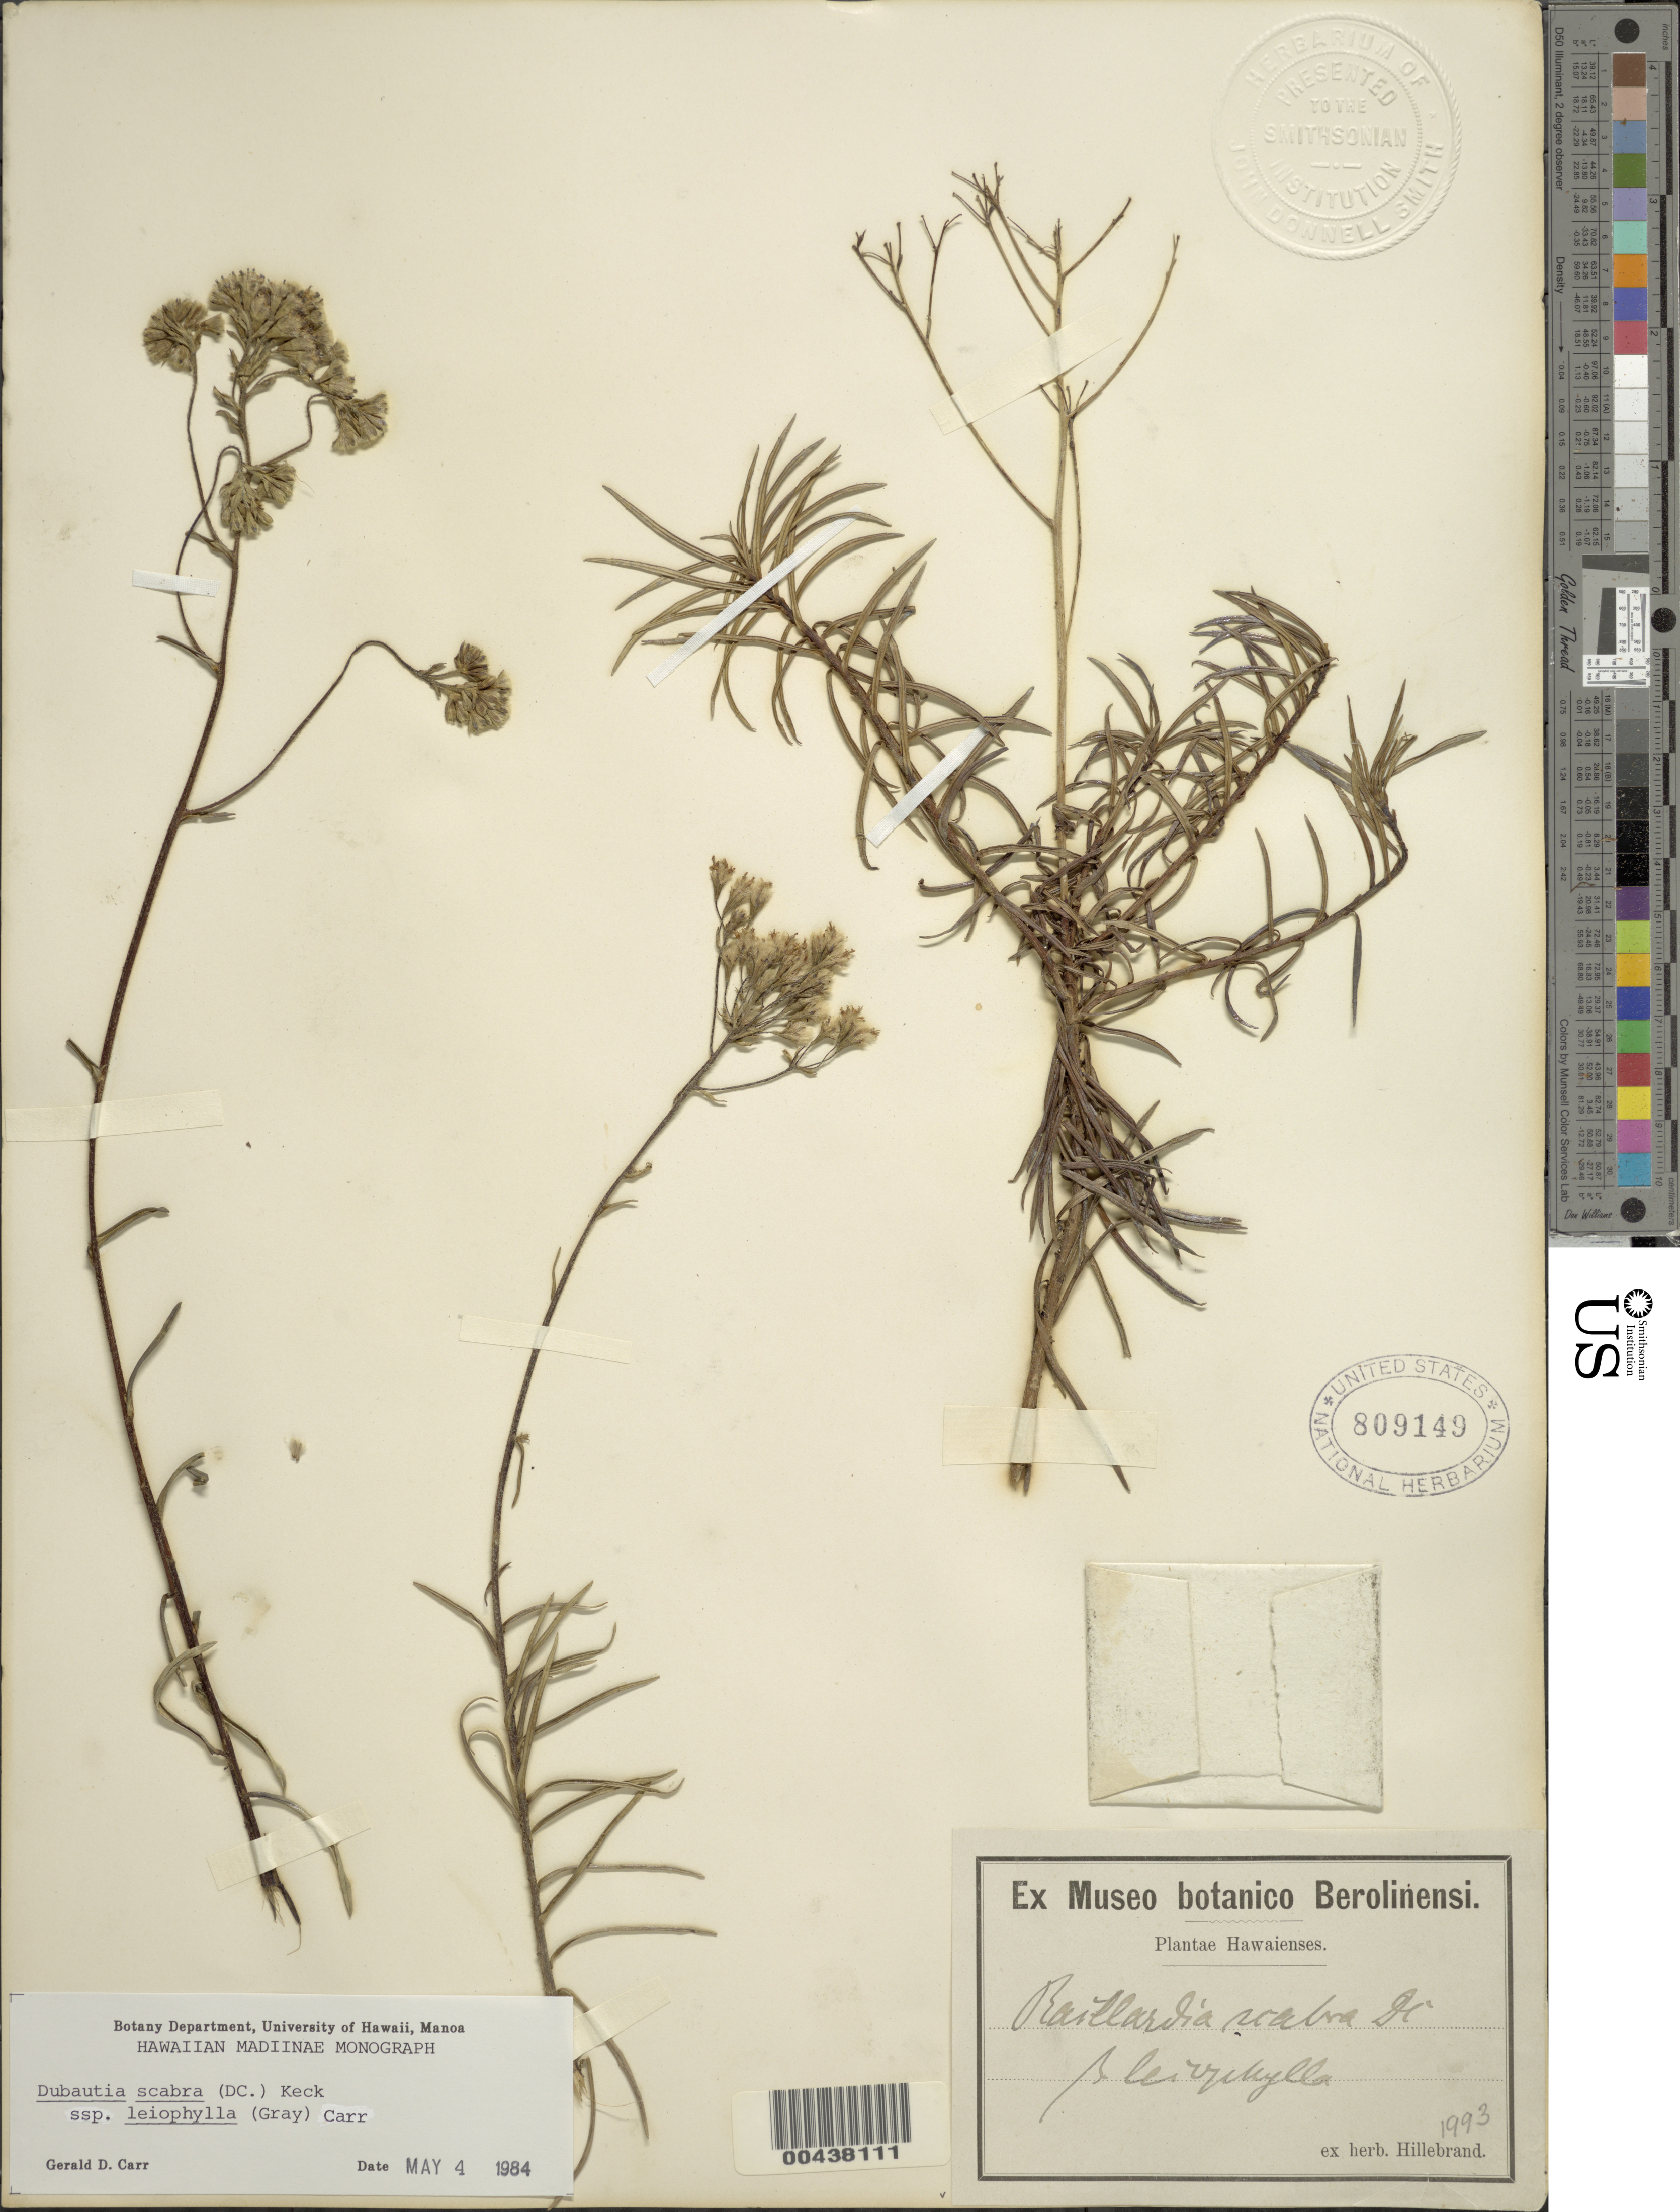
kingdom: Plantae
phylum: Tracheophyta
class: Magnoliopsida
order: Asterales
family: Asteraceae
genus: Dubautia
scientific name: Dubautia scabra subsp. leiophylla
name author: (A. Gray) G.D. Carr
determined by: Carr, G. D.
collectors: W. Hillebrand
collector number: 1993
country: United States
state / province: Hawaii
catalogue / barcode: US 809149